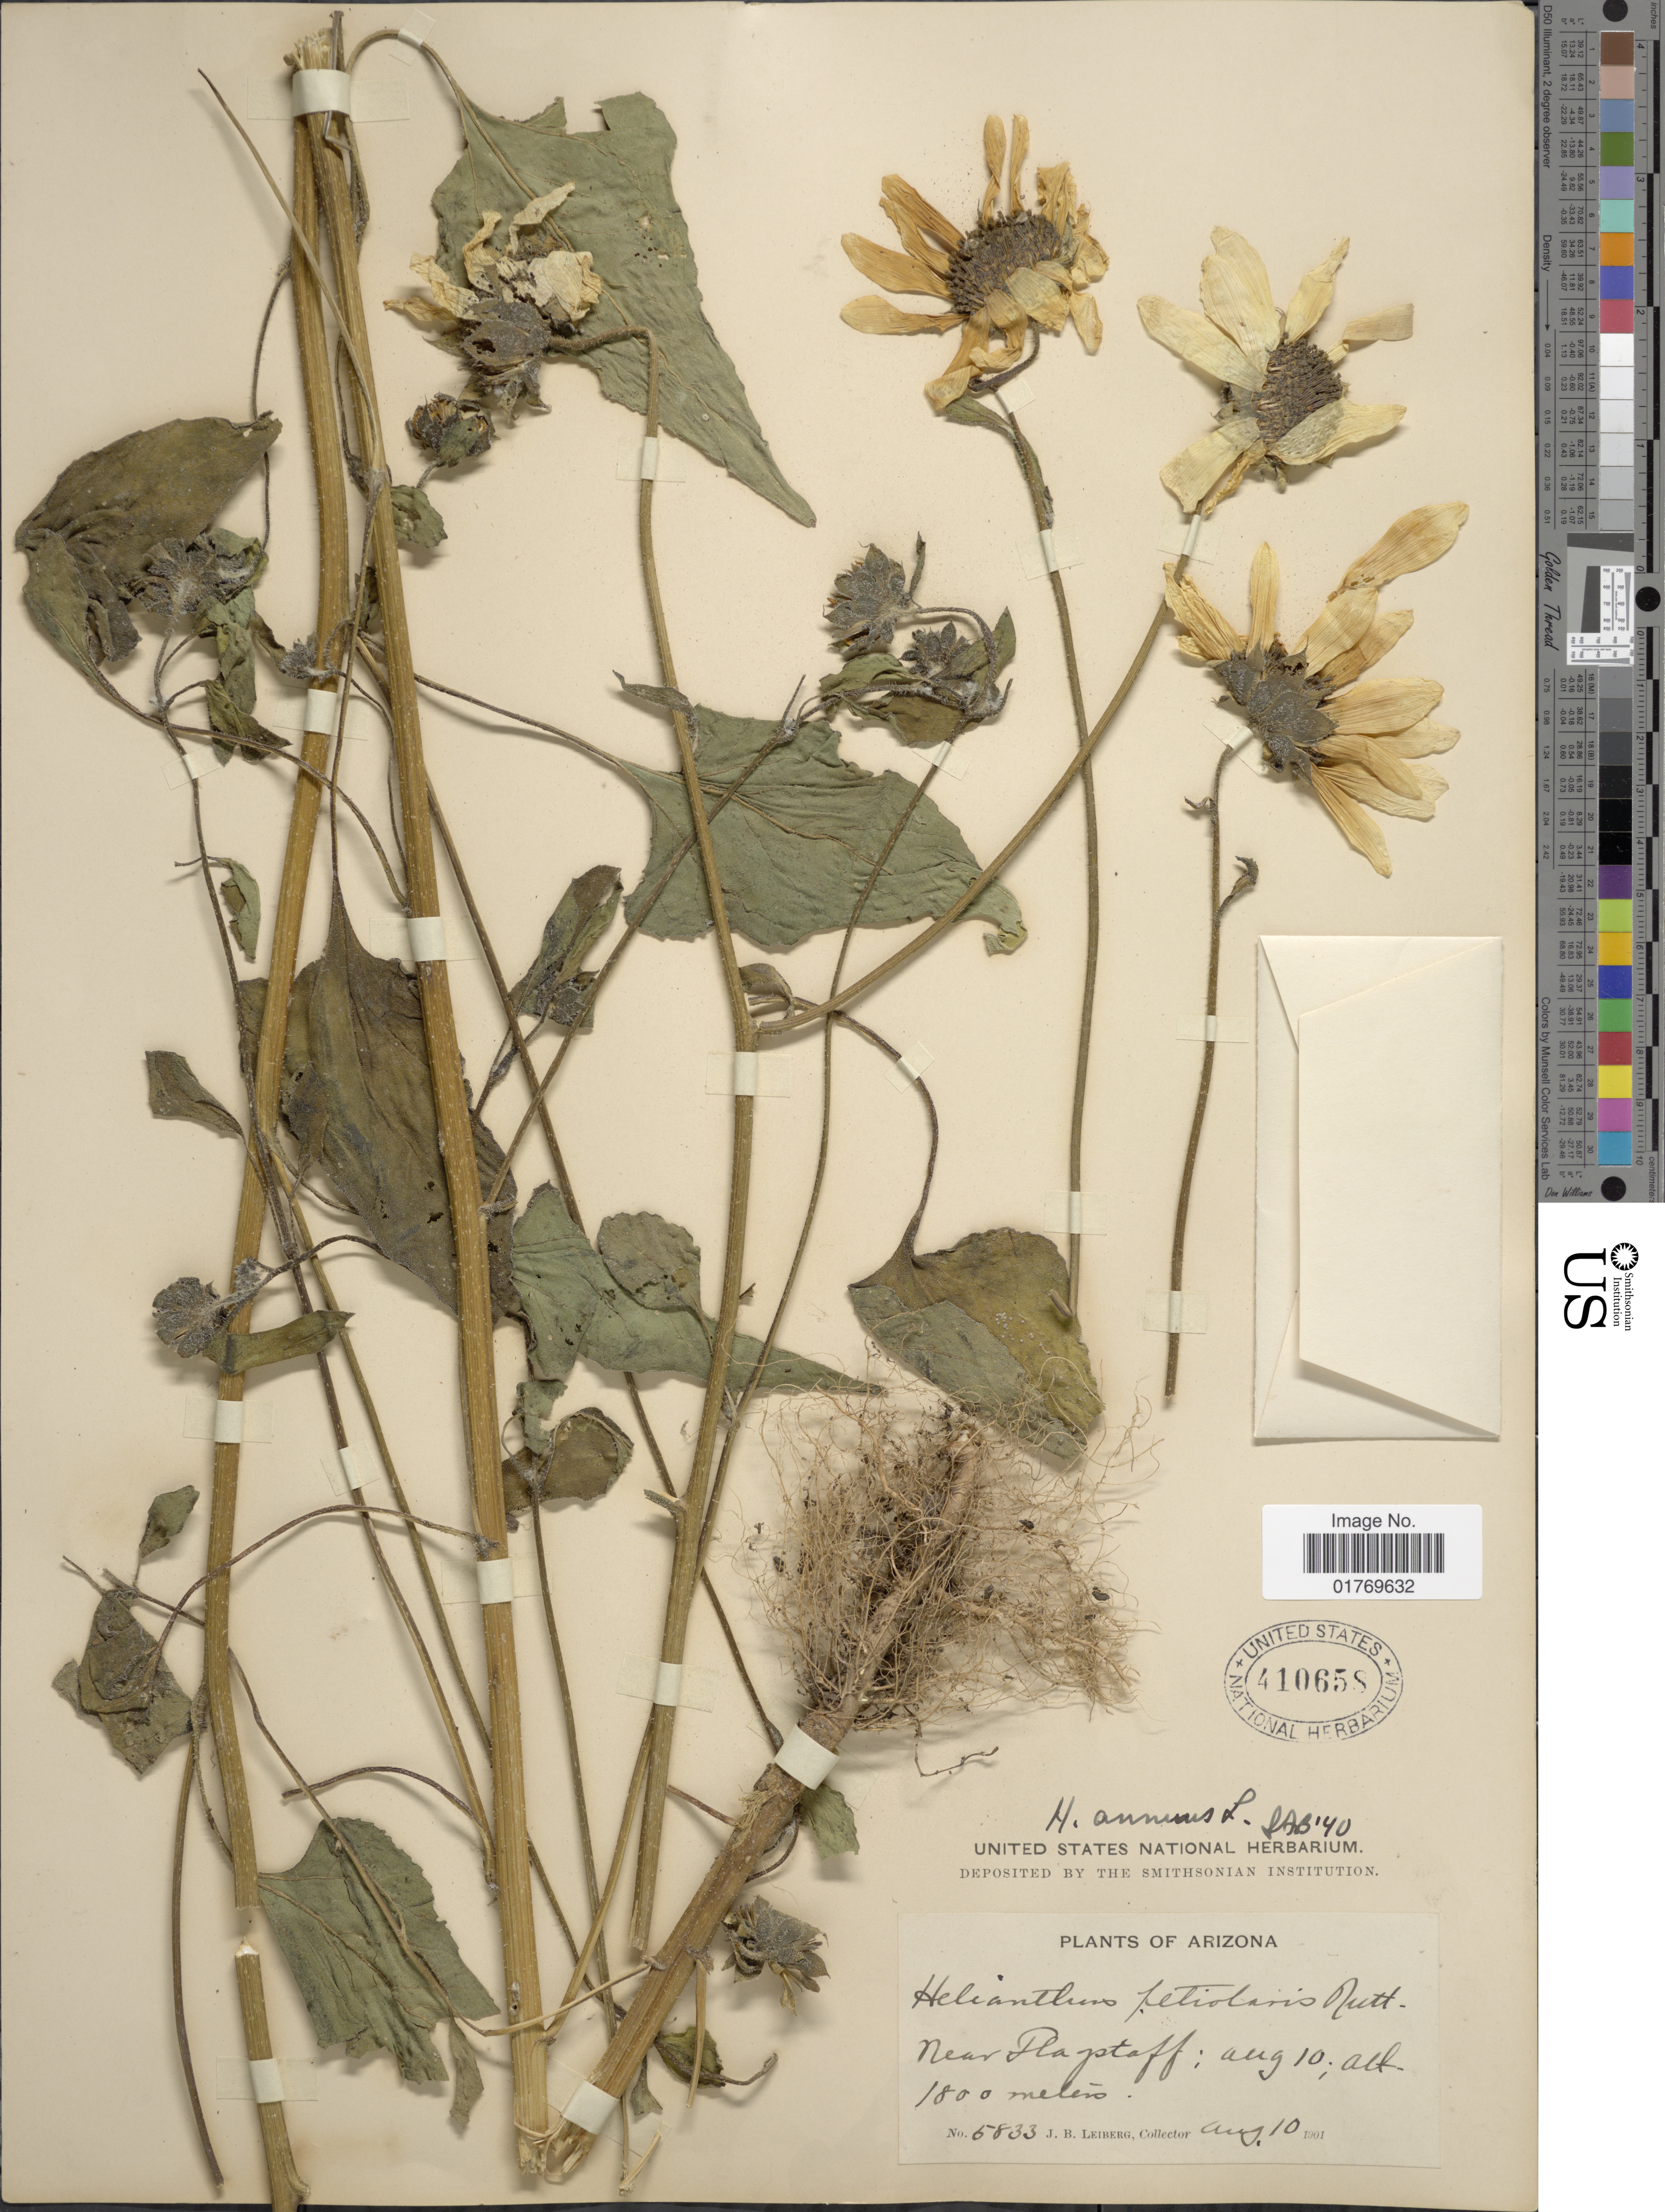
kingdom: Plantae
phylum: Tracheophyta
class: Magnoliopsida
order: Asterales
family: Asteraceae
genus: Helianthus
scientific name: Helianthus annuus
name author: L.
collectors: J. B. Leiberg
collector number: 5833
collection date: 1901-08-10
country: United States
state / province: Arizona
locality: Near Flagstaff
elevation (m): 1800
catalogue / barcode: US 410658